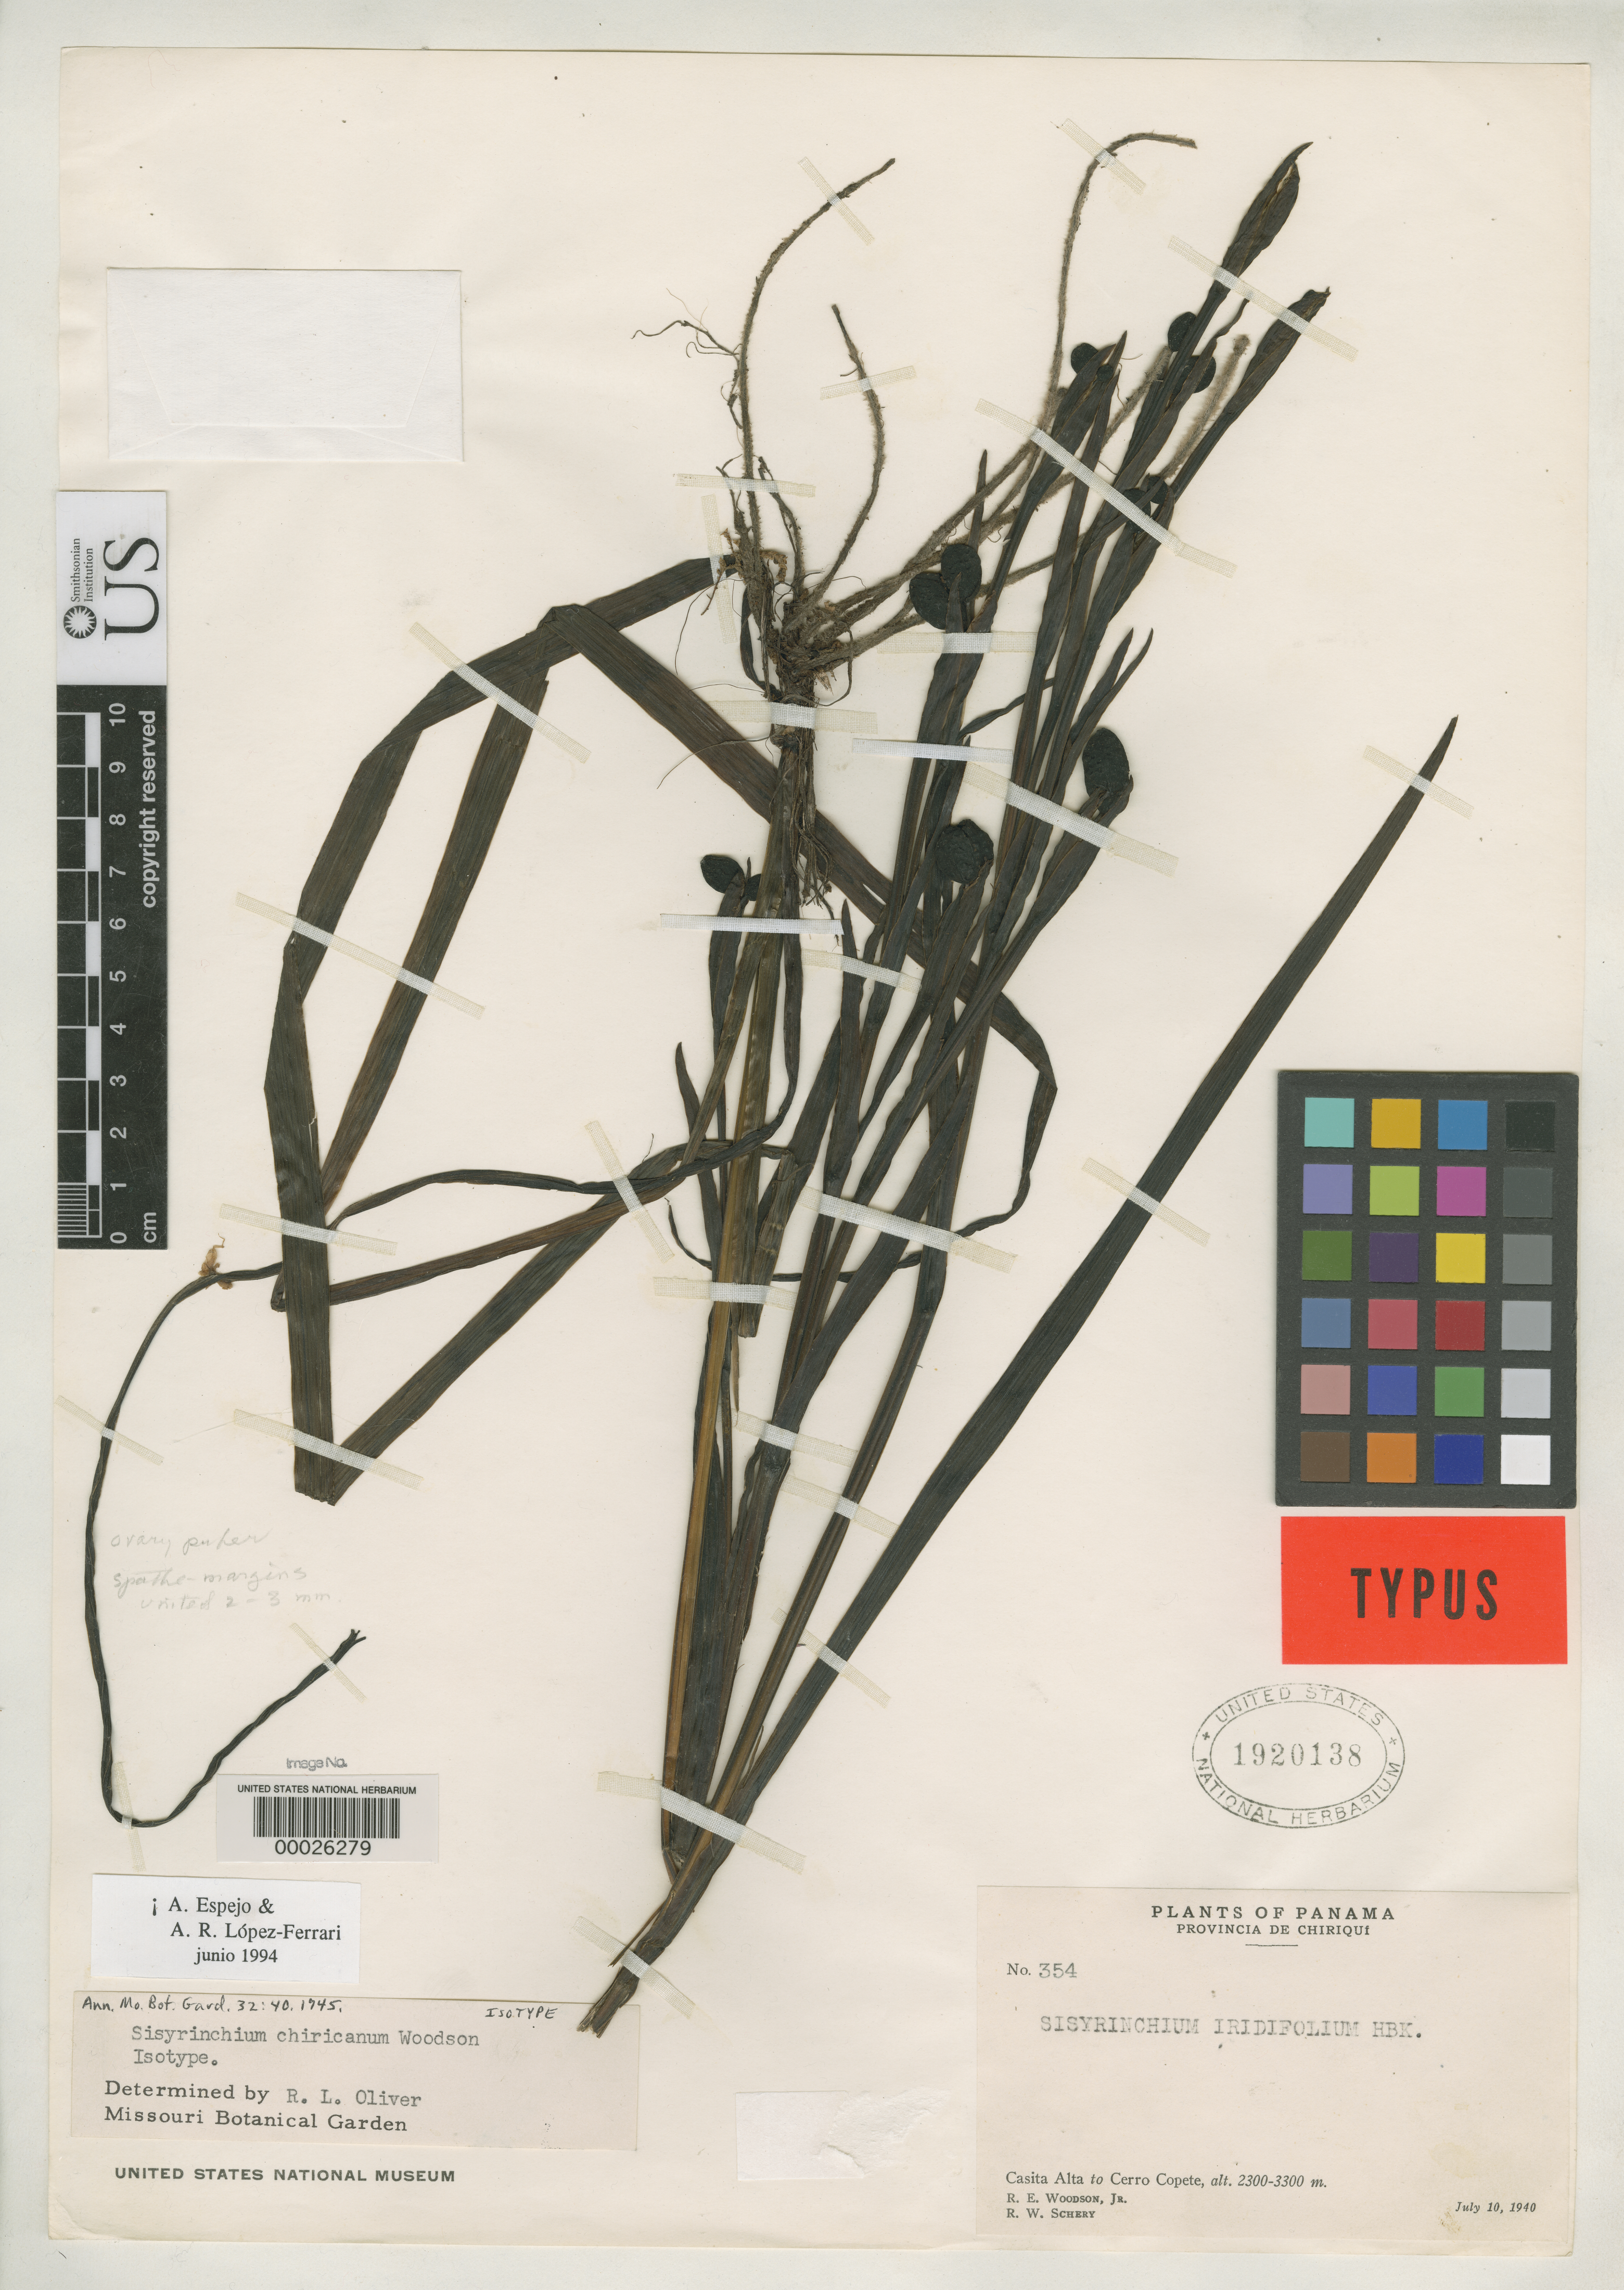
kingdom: Plantae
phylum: Tracheophyta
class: Liliopsida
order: Asparagales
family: Iridaceae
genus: Sisyrinchium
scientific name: Sisyrinchium chiricanum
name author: Woodson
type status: Isotype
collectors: R. E. Woodson & R. W. Schery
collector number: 354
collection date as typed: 10 Jul 1940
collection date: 1940-07-10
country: Panama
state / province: Chiriquí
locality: Casita to Cerro Copete.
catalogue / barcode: US 1920138